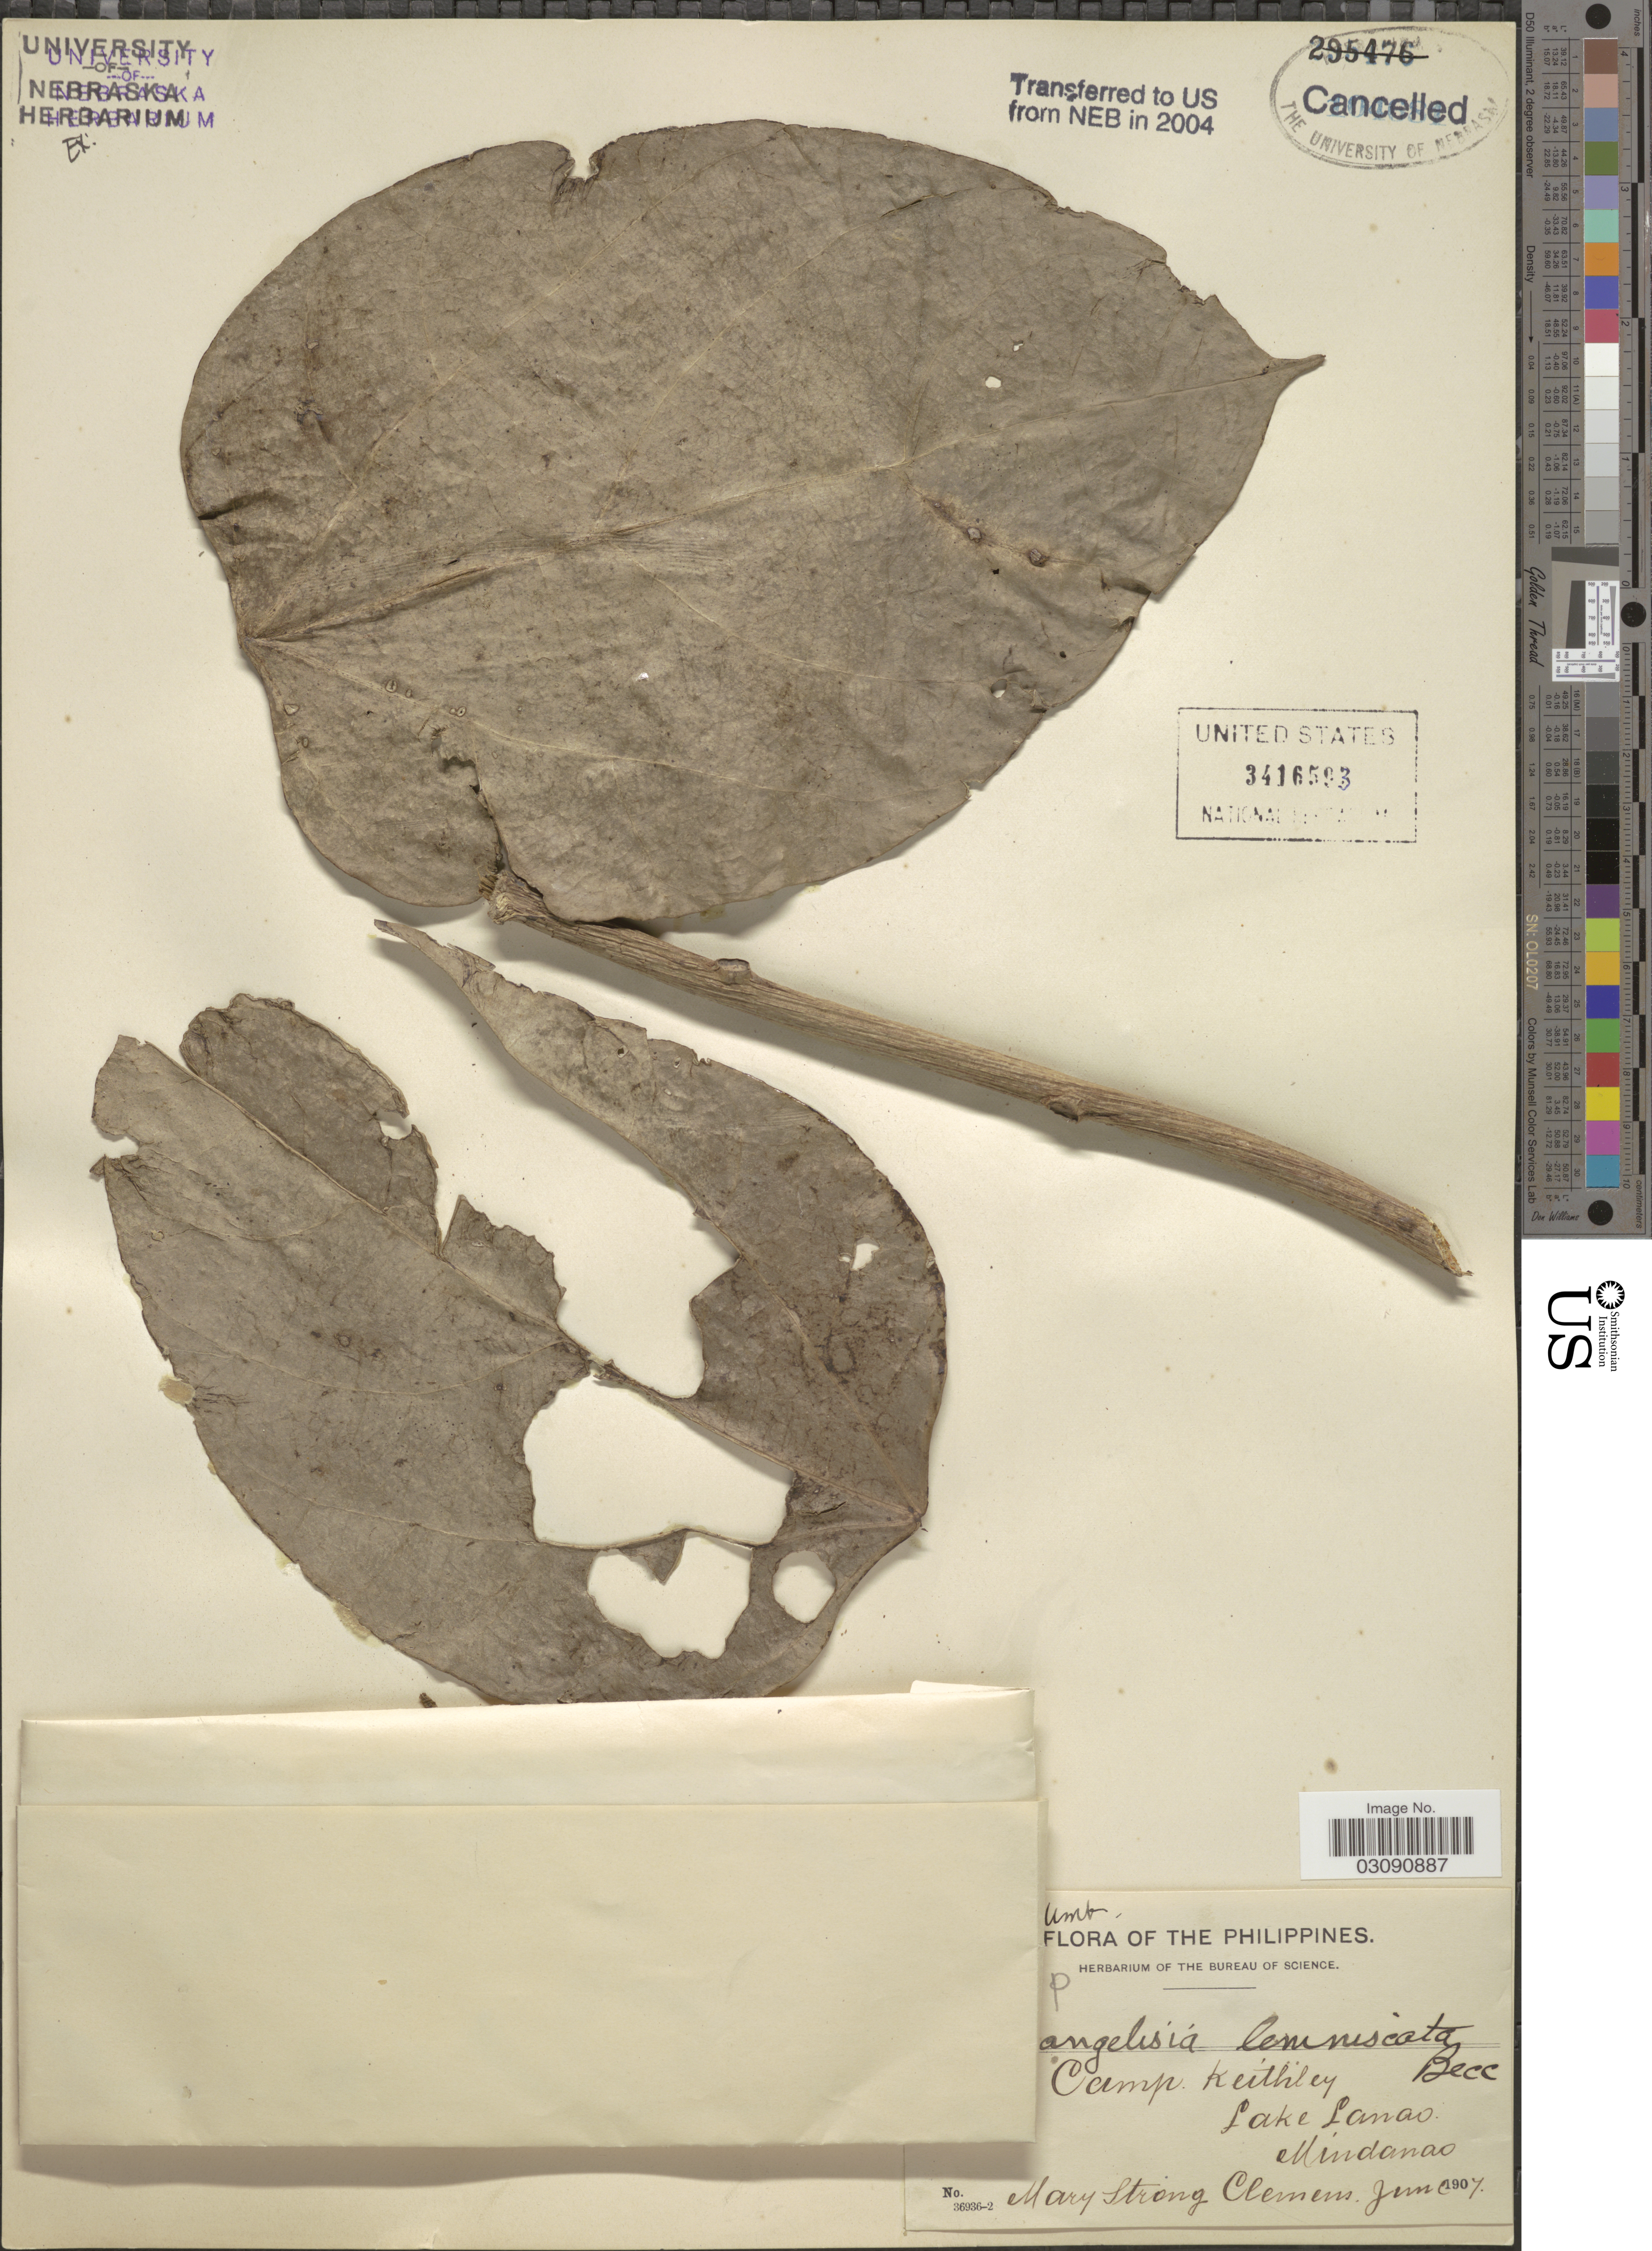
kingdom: Plantae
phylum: Tracheophyta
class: Magnoliopsida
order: Ranunculales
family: Menispermaceae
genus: Arcangelisia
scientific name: Arcangelisia lemniscata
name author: Becc.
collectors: M. S. Clemens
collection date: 1907-06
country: Philippines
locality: Camp Keithley, Lake Lamao, Mindanao.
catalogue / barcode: US 3416593